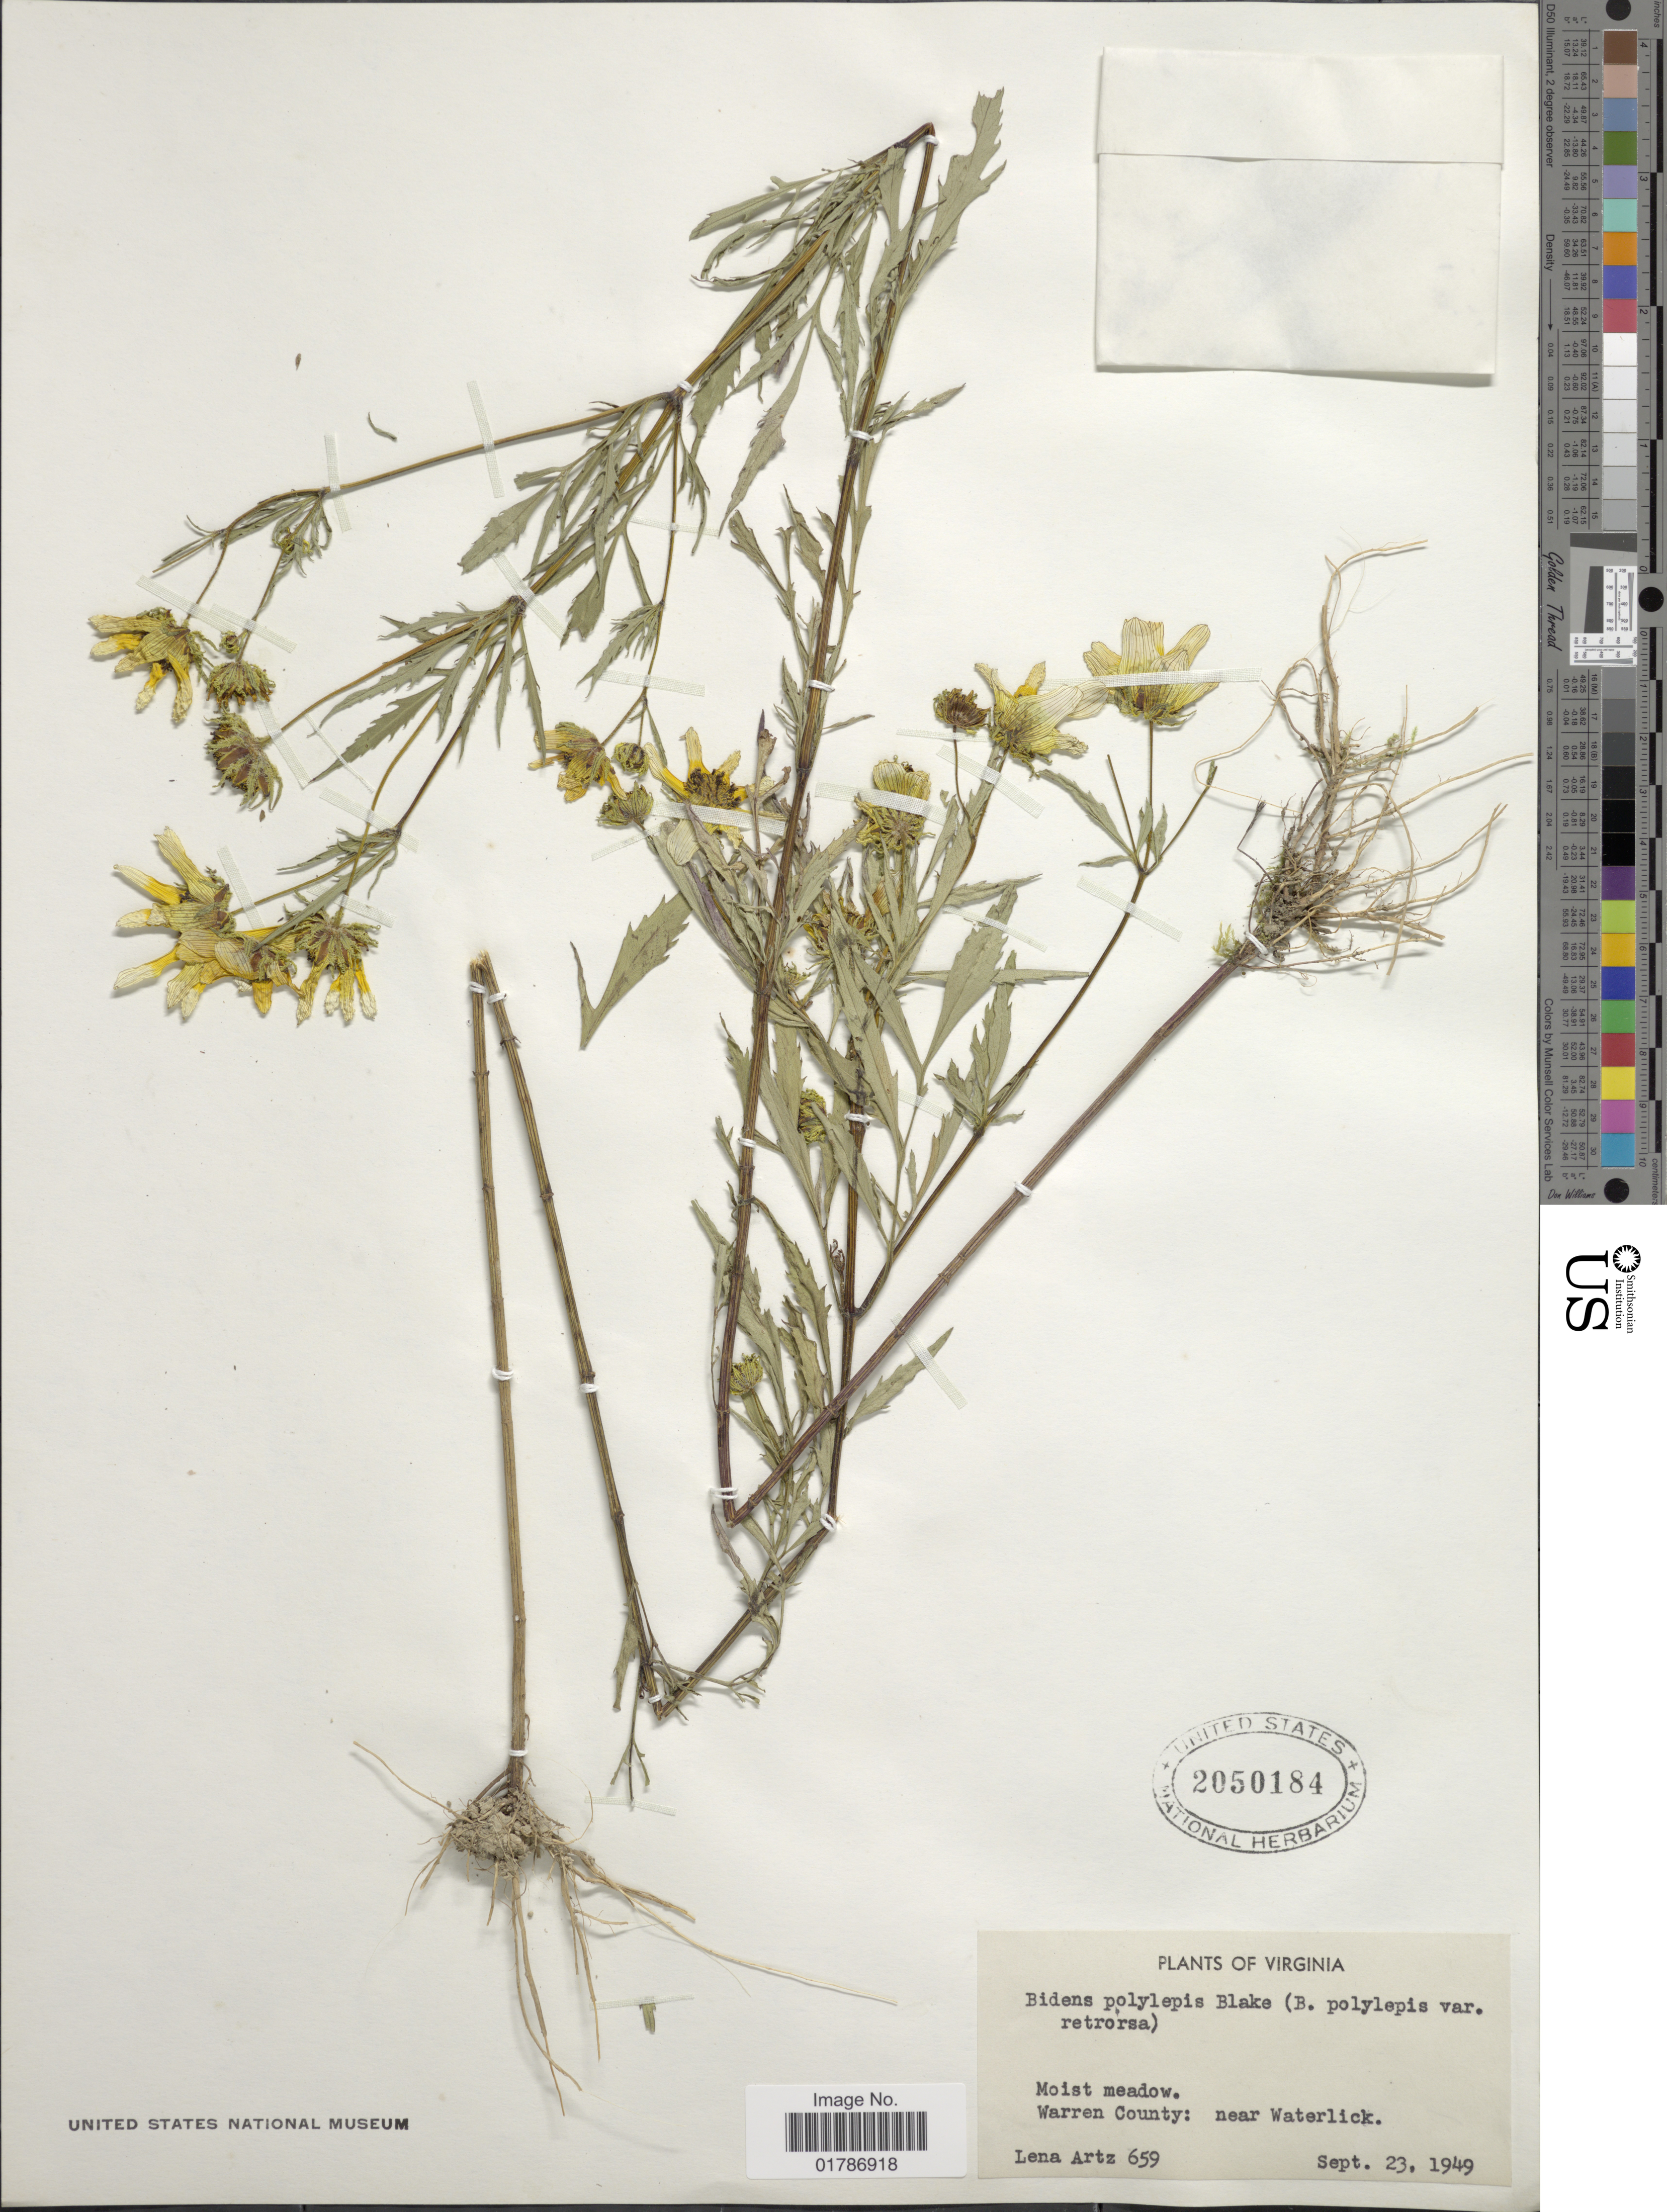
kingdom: Plantae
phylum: Tracheophyta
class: Magnoliopsida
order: Asterales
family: Asteraceae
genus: Bidens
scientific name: Bidens polylepis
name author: S.F. Blake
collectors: L. Artz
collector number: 659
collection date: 1949-09-23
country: United States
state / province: Virginia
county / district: Warren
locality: Warren County, near Waterlick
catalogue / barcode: US 2050184